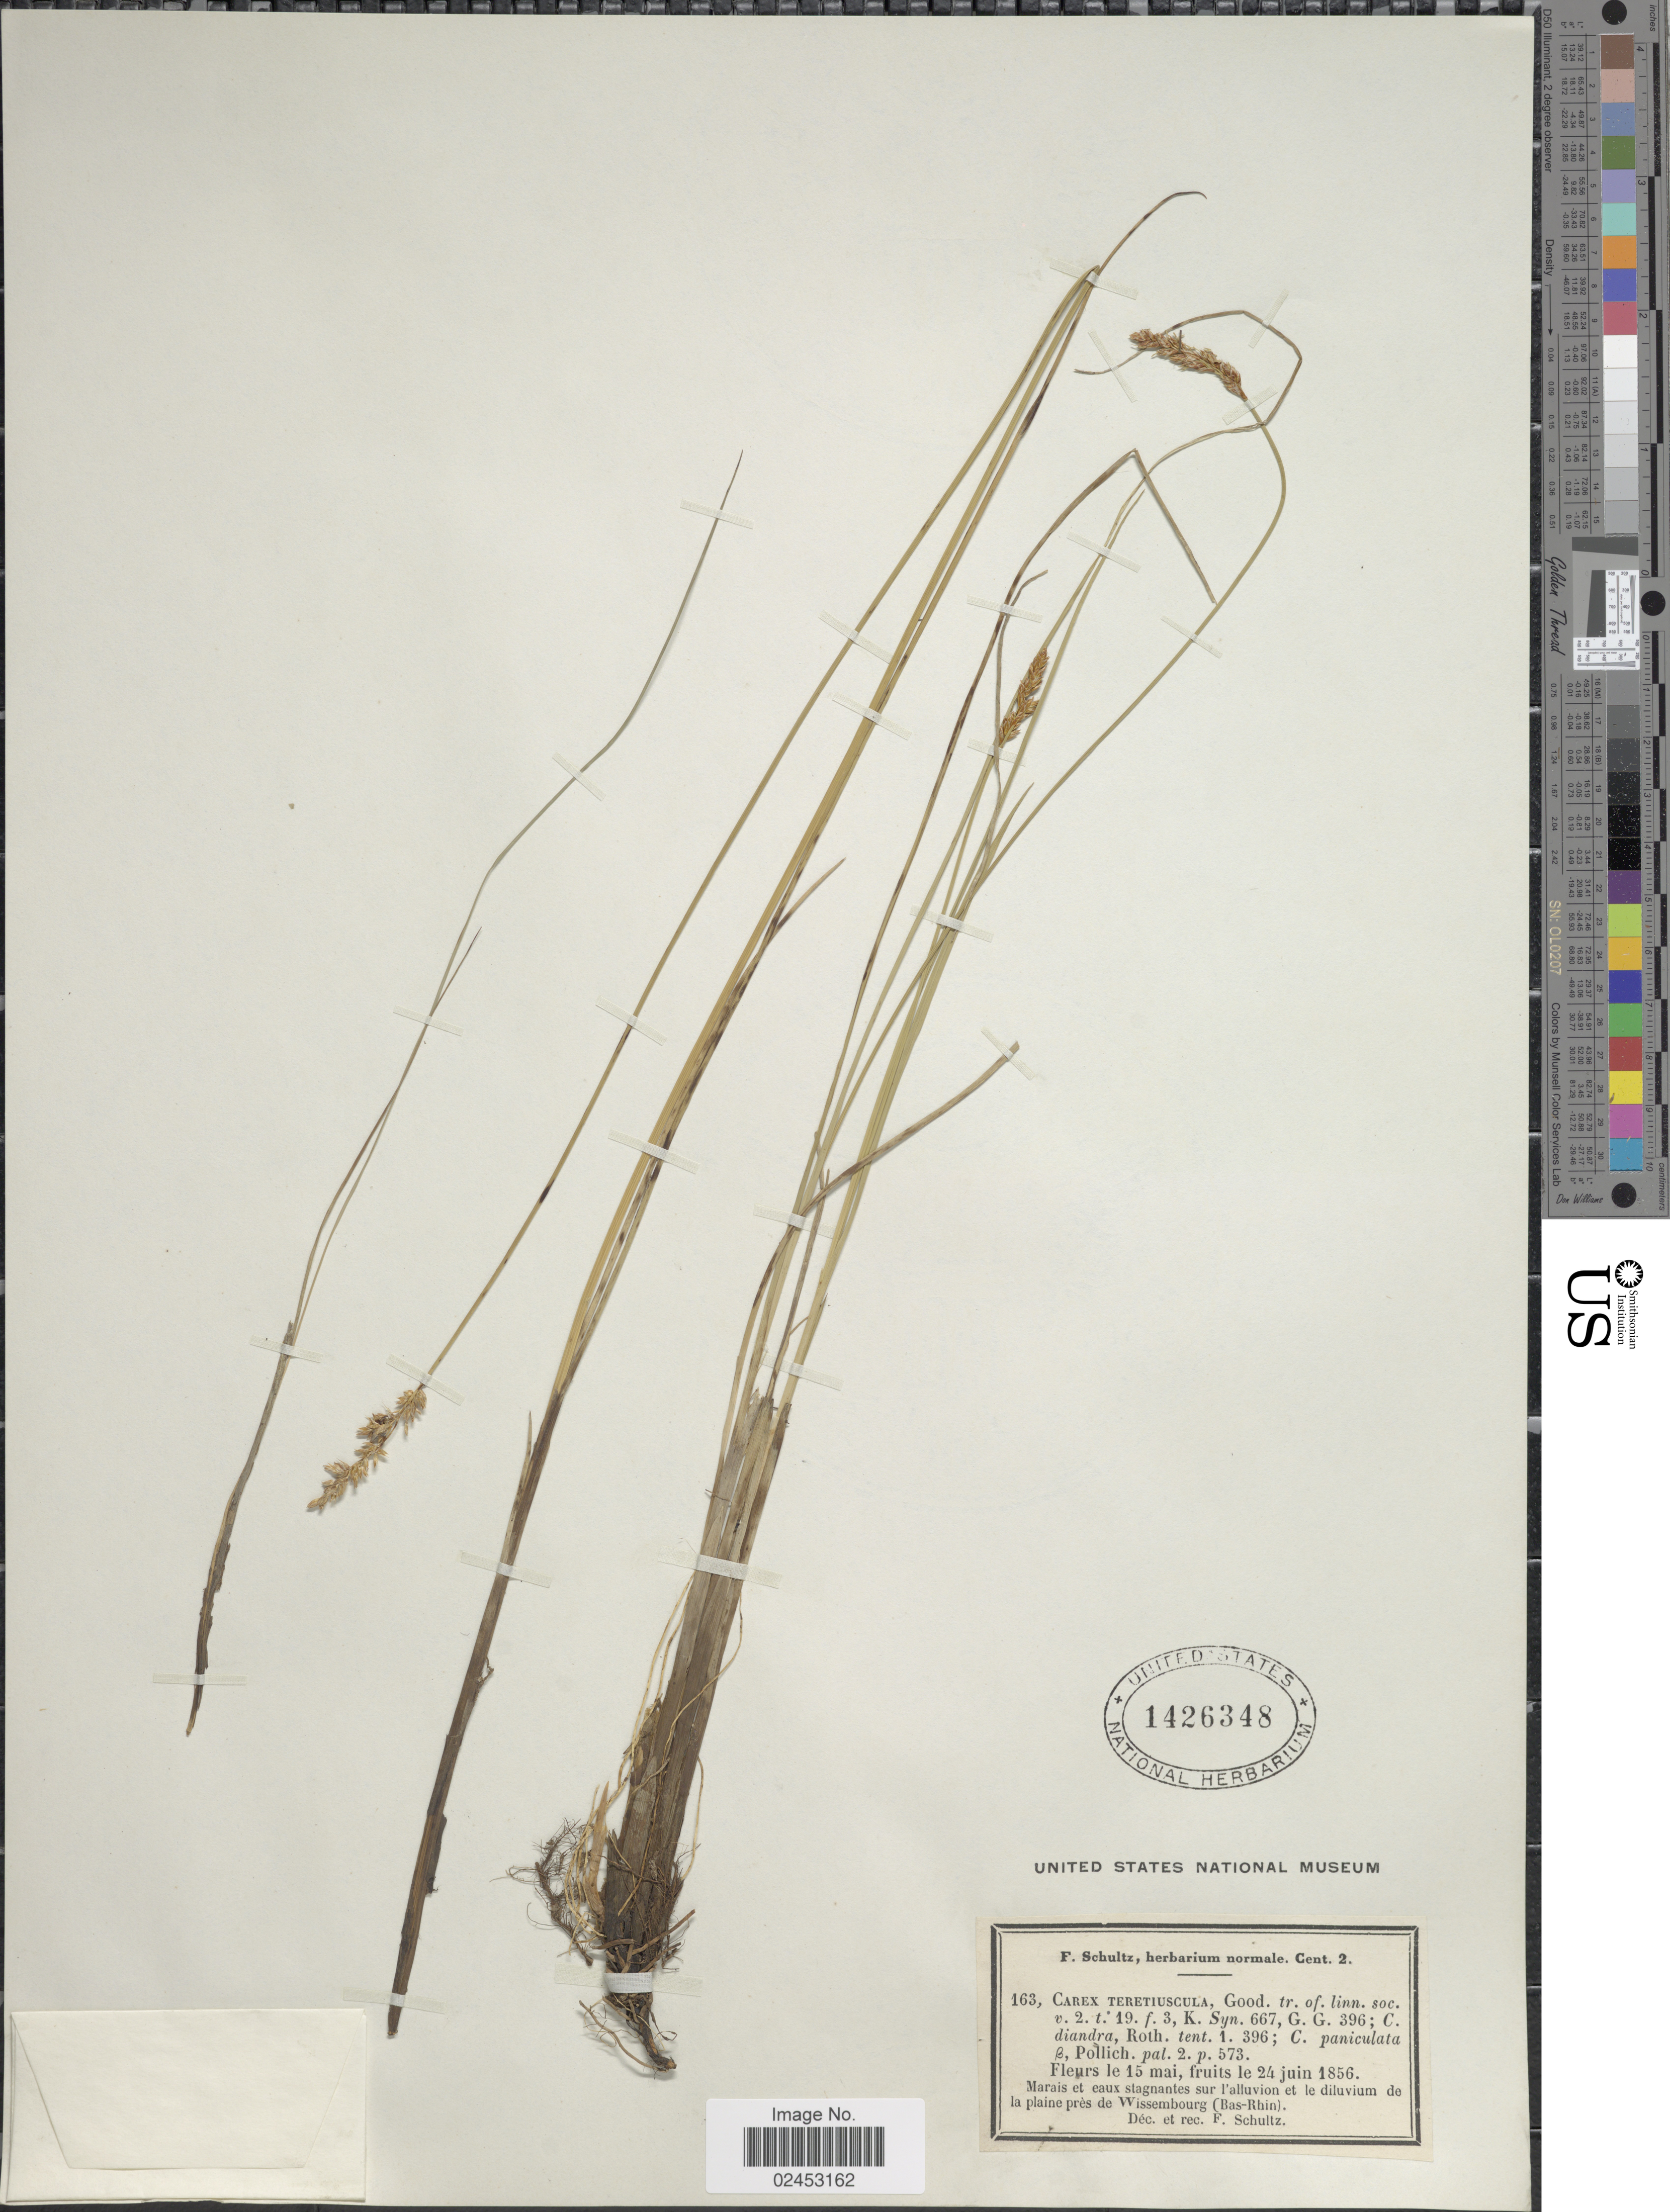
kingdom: Plantae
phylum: Tracheophyta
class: Liliopsida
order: Poales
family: Cyperaceae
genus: Carex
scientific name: Carex diandra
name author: Schrank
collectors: F. Schultz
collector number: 163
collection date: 1856-05-15/1856-06-24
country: France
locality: Marais et eaux stagnantes sur l'alluvion et le dilluvium de la paine pres de Wissembourg (Bas-Rhin).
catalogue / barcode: US 1426348